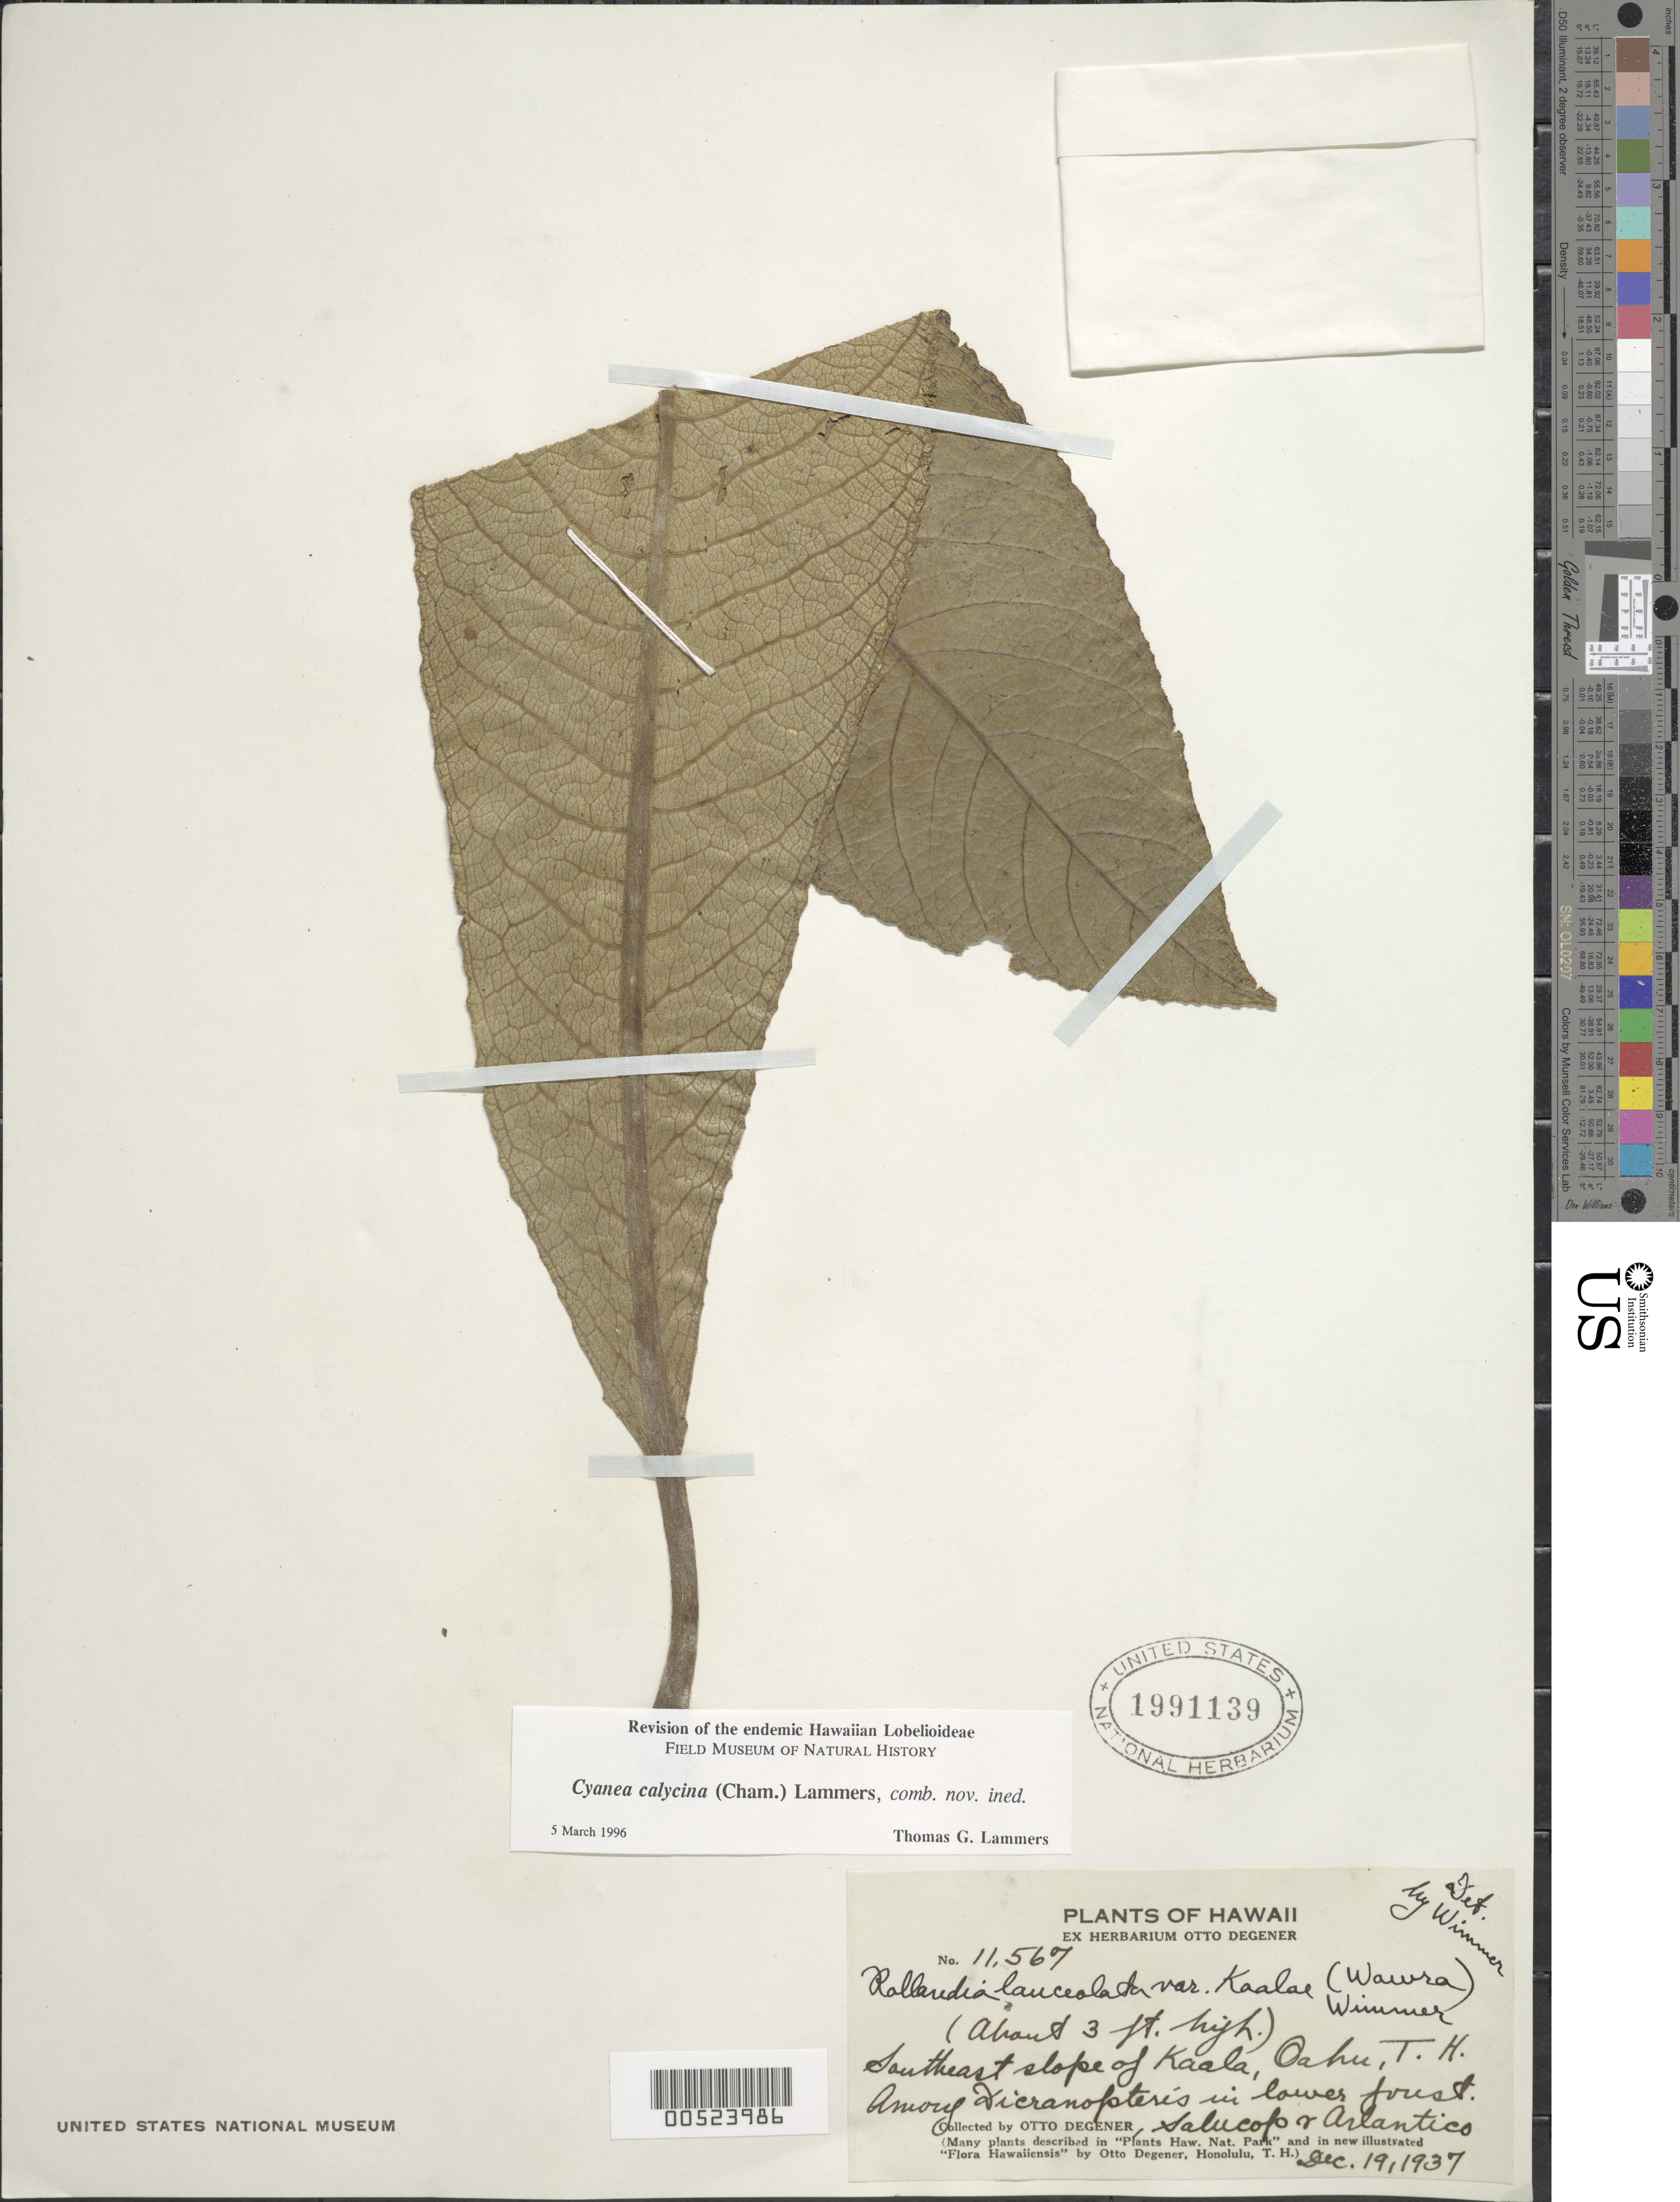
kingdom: Plantae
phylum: Tracheophyta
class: Magnoliopsida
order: Asterales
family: Campanulaceae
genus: Cyanea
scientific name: Cyanea calycina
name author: (Cham.) Lammers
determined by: Lammers, T. G.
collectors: O. Degener, -. Salucop & -. Arlantico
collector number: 11567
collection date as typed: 19 Dec 1937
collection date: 1937-12-19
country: United States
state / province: Hawaii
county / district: Honolulu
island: Oahu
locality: SE slope of Kaala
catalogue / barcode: US 1991139